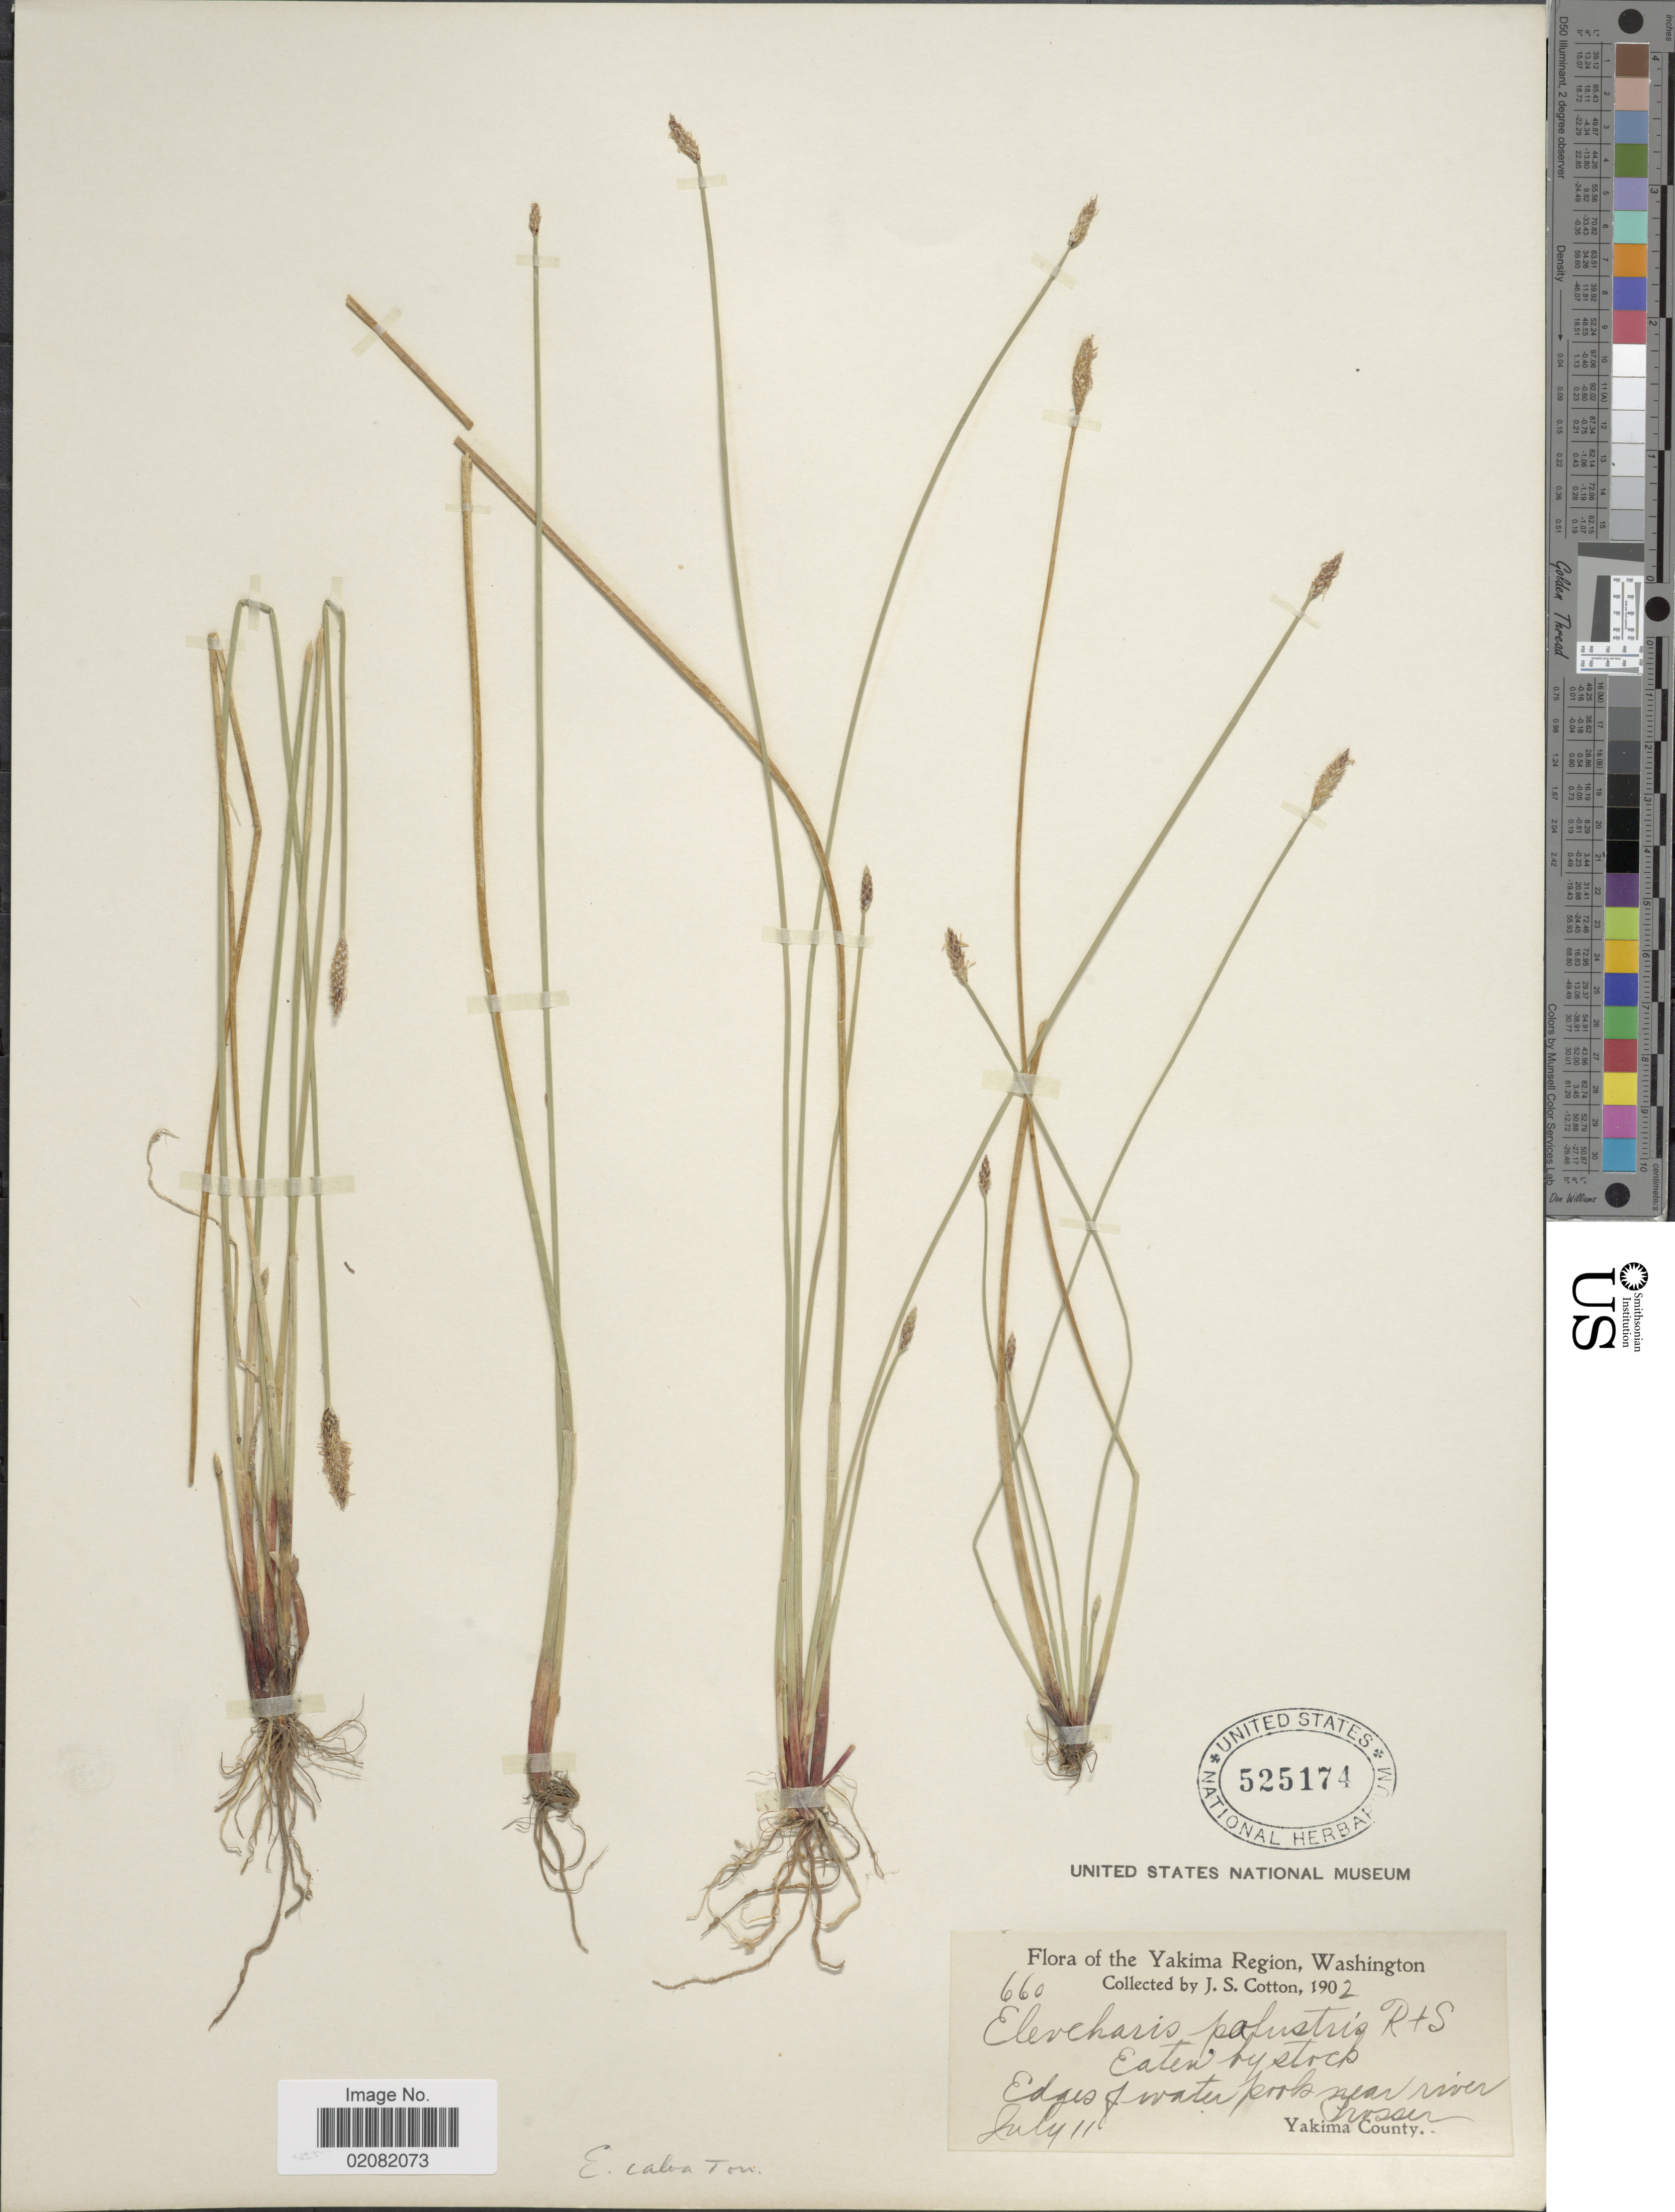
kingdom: Plantae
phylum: Tracheophyta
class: Liliopsida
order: Poales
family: Cyperaceae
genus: Eleocharis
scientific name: Eleocharis macrostachya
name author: Britton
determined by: Svenson, H. K.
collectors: J. S. Cotton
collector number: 660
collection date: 1902-07-11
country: United States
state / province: Washington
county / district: Yakima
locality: The Yakima Region, Edges of water pools near river Prossen, Yakima County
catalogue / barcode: US 525174